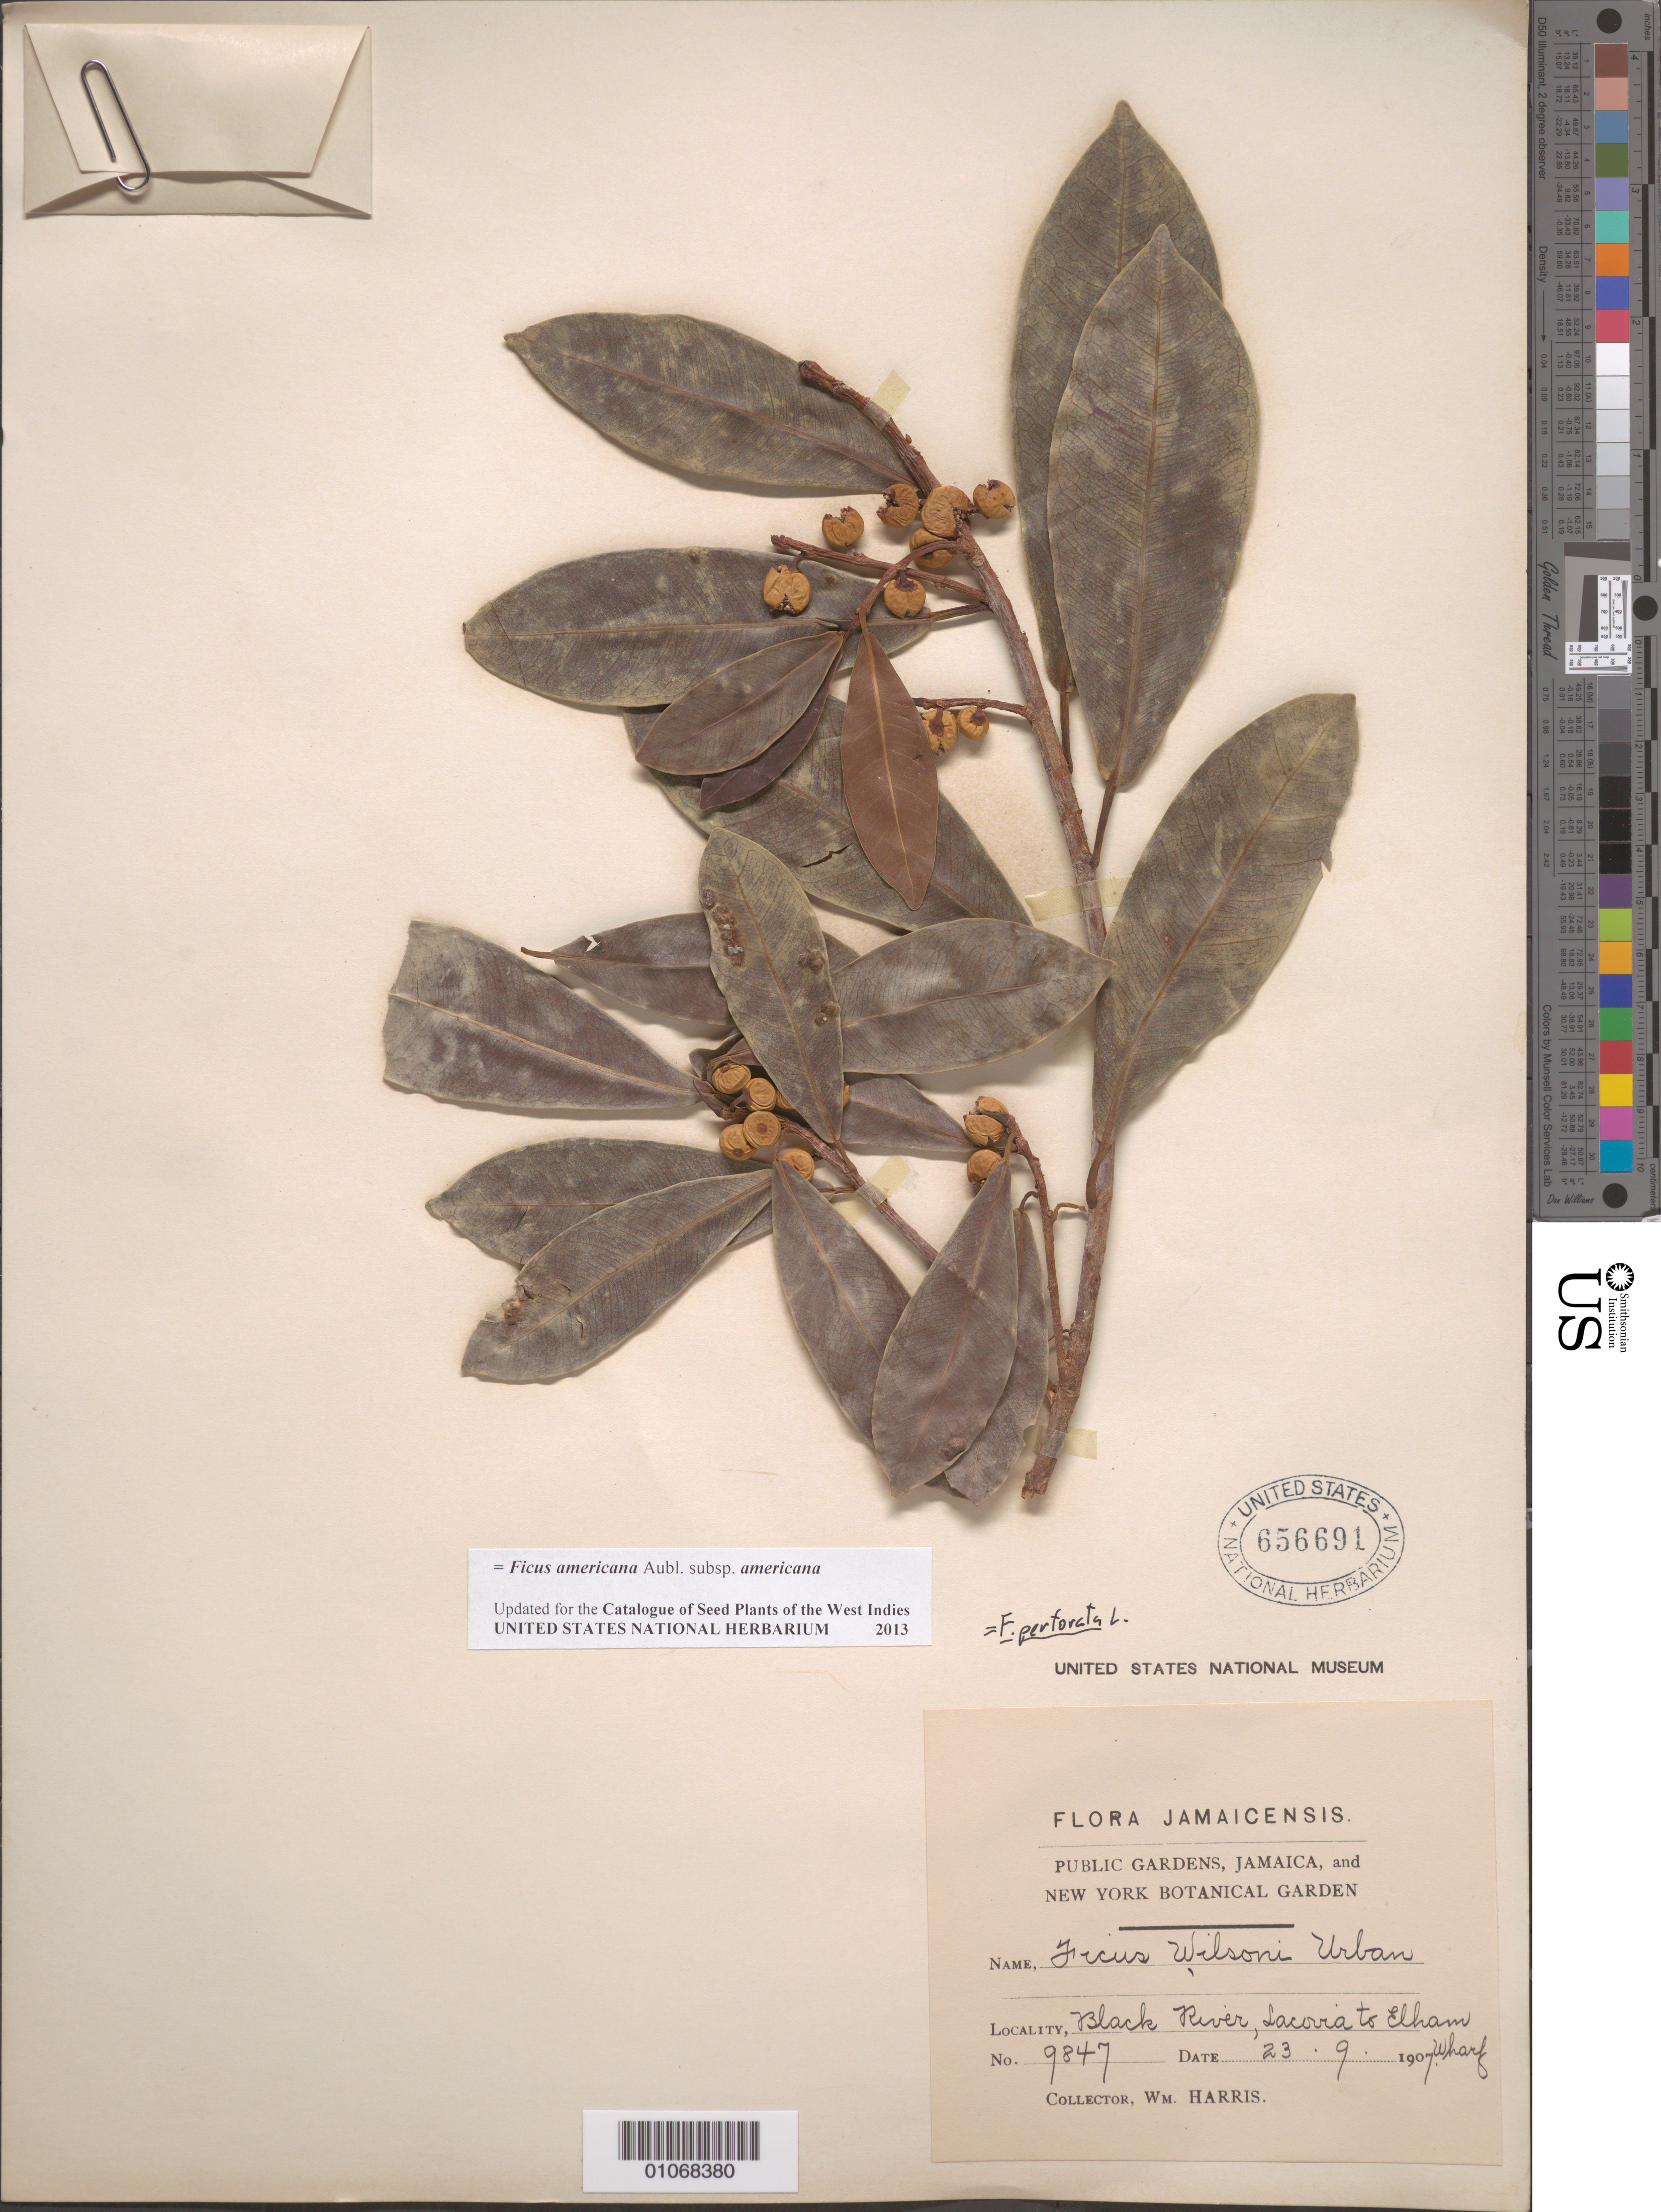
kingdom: Plantae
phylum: Tracheophyta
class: Magnoliopsida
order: Rosales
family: Moraceae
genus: Ficus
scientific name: Ficus perforata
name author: L.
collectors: W. Harris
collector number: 9847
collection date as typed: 23 Sep 1907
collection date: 1907-09-23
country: Jamaica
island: Jamaica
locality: Black river, Lacoria to Elham.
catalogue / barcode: US 656691